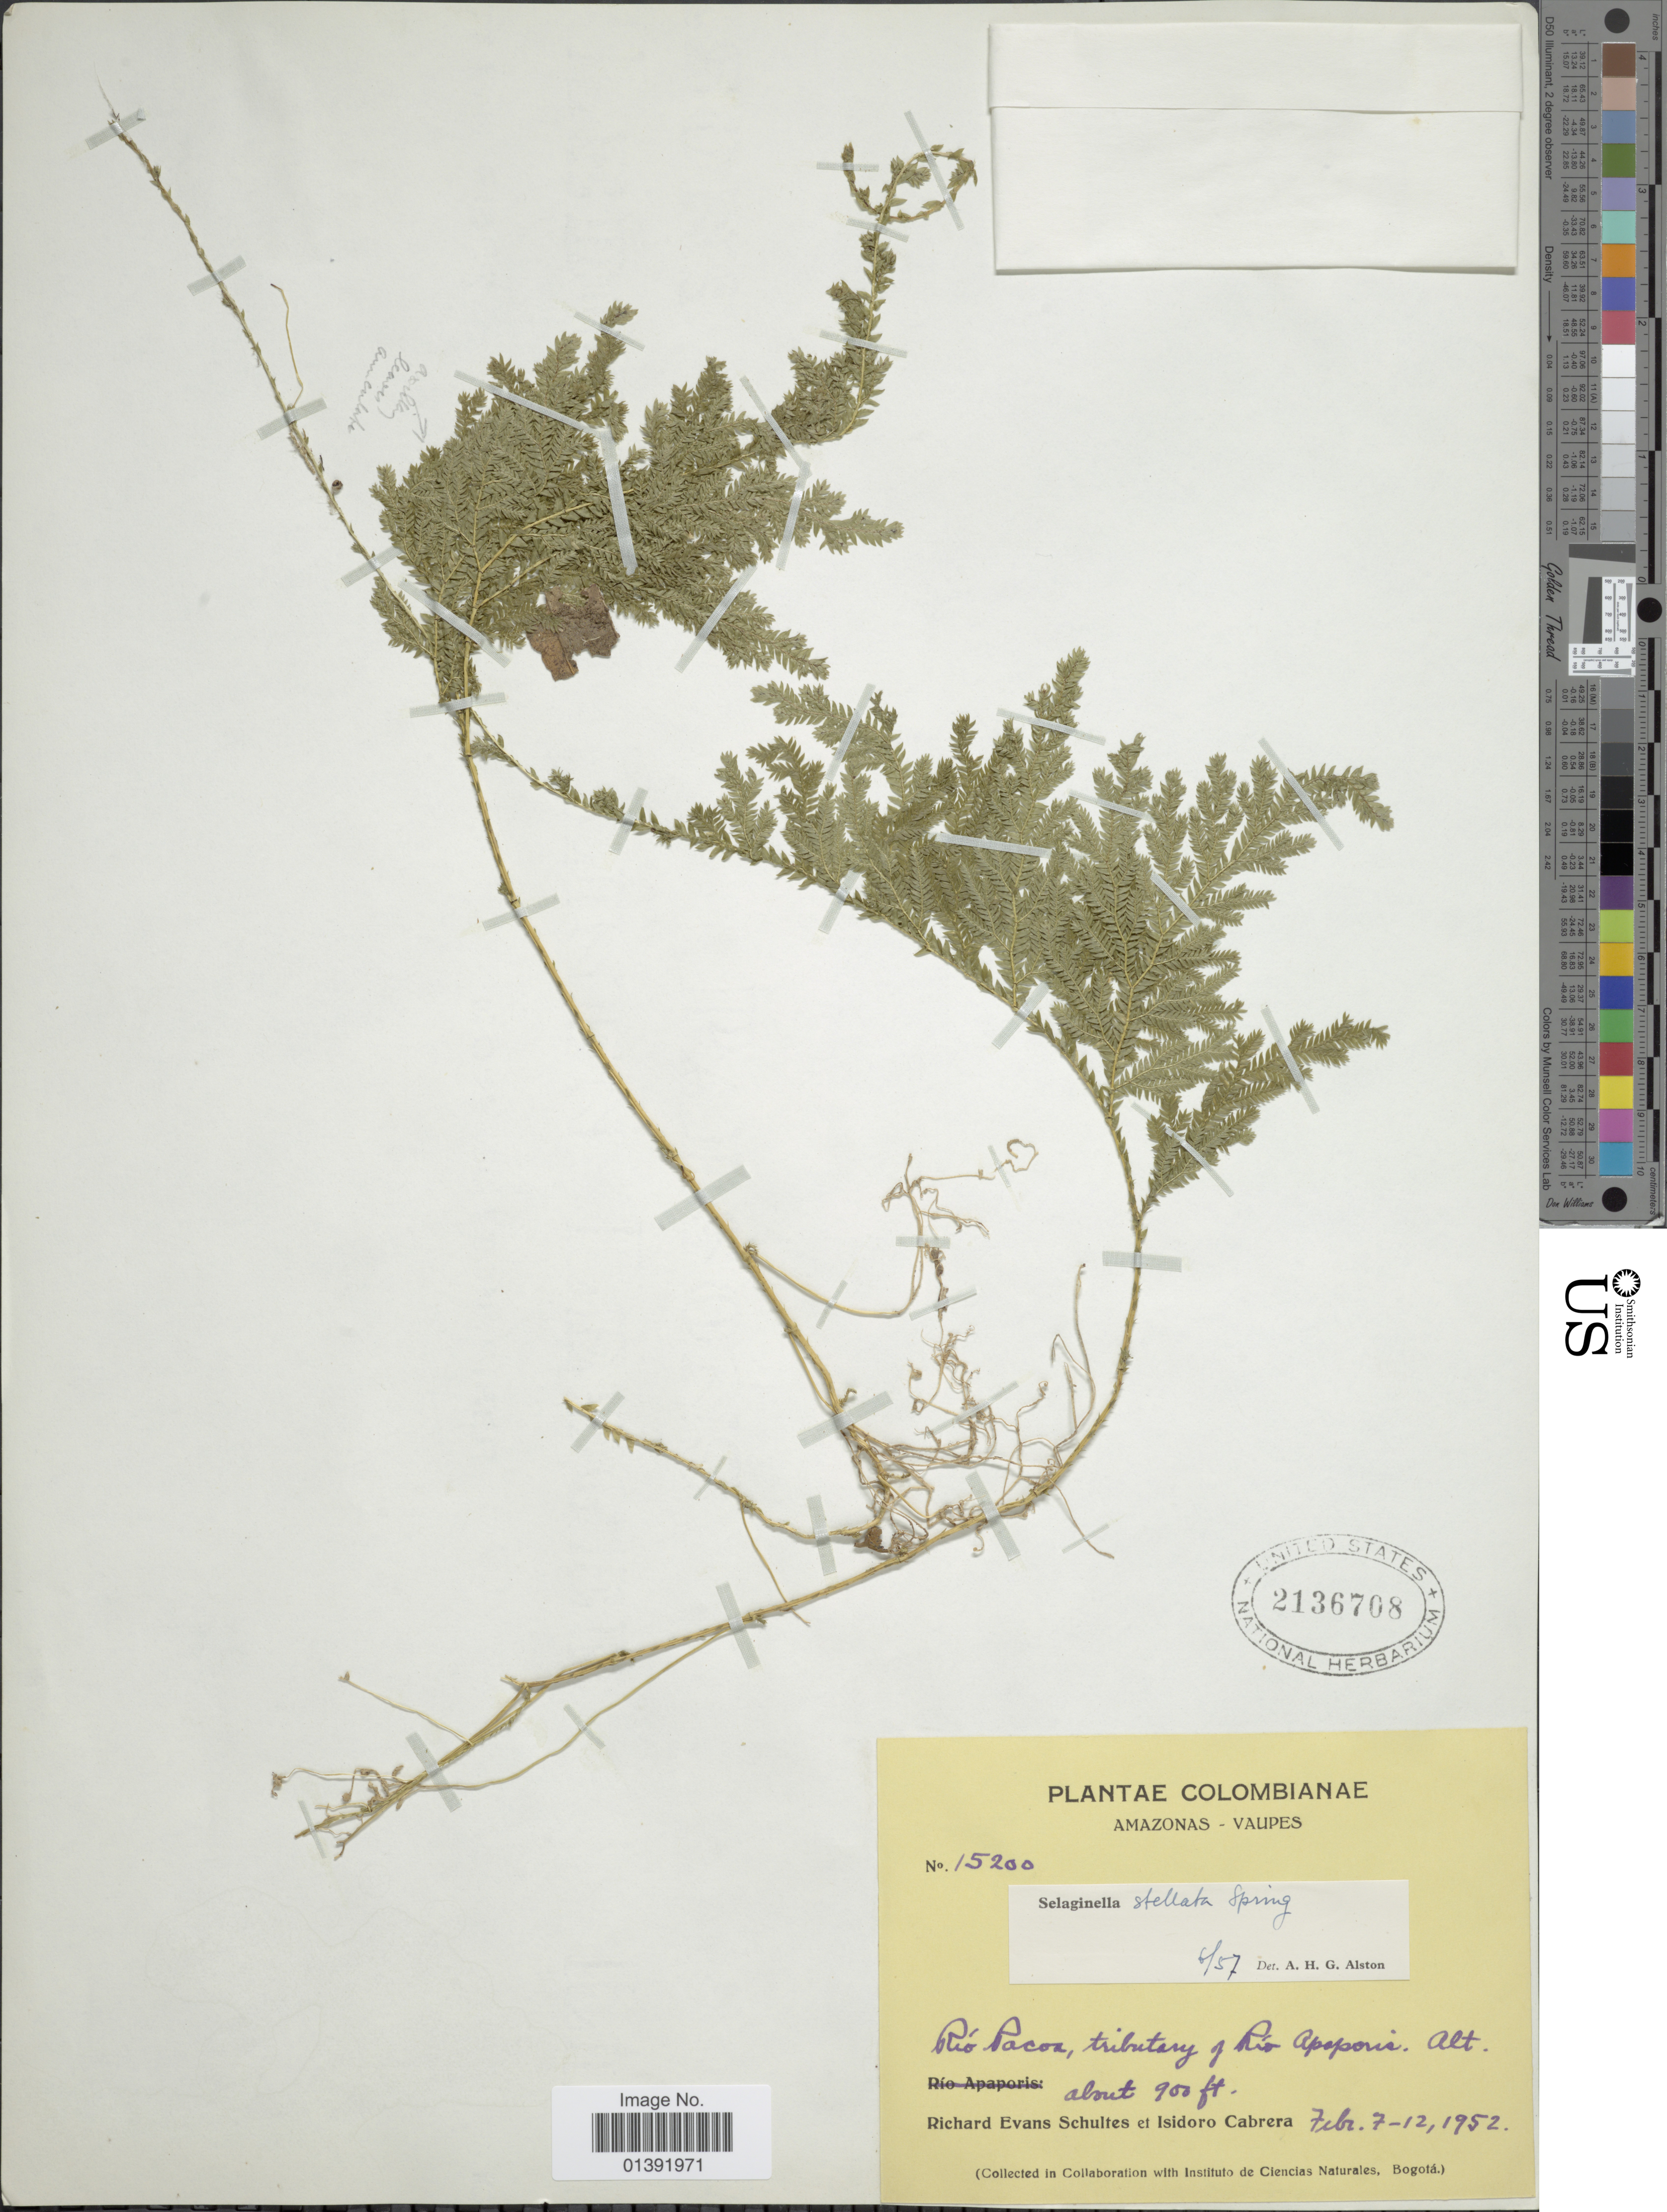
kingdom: Plantae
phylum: Tracheophyta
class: Lycopodiopsida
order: Selaginellales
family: Selaginellaceae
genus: Selaginella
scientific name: Selaginella stellata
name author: Spring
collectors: R. E. Schultes & I. Cabrera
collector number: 15200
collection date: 1952-02-07/1952-02-12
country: Colombia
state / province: Amazonas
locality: Amazonas-Vaupes, Rio Pacon, tributary of Rio Apaporis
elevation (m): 274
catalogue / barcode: US 2136708